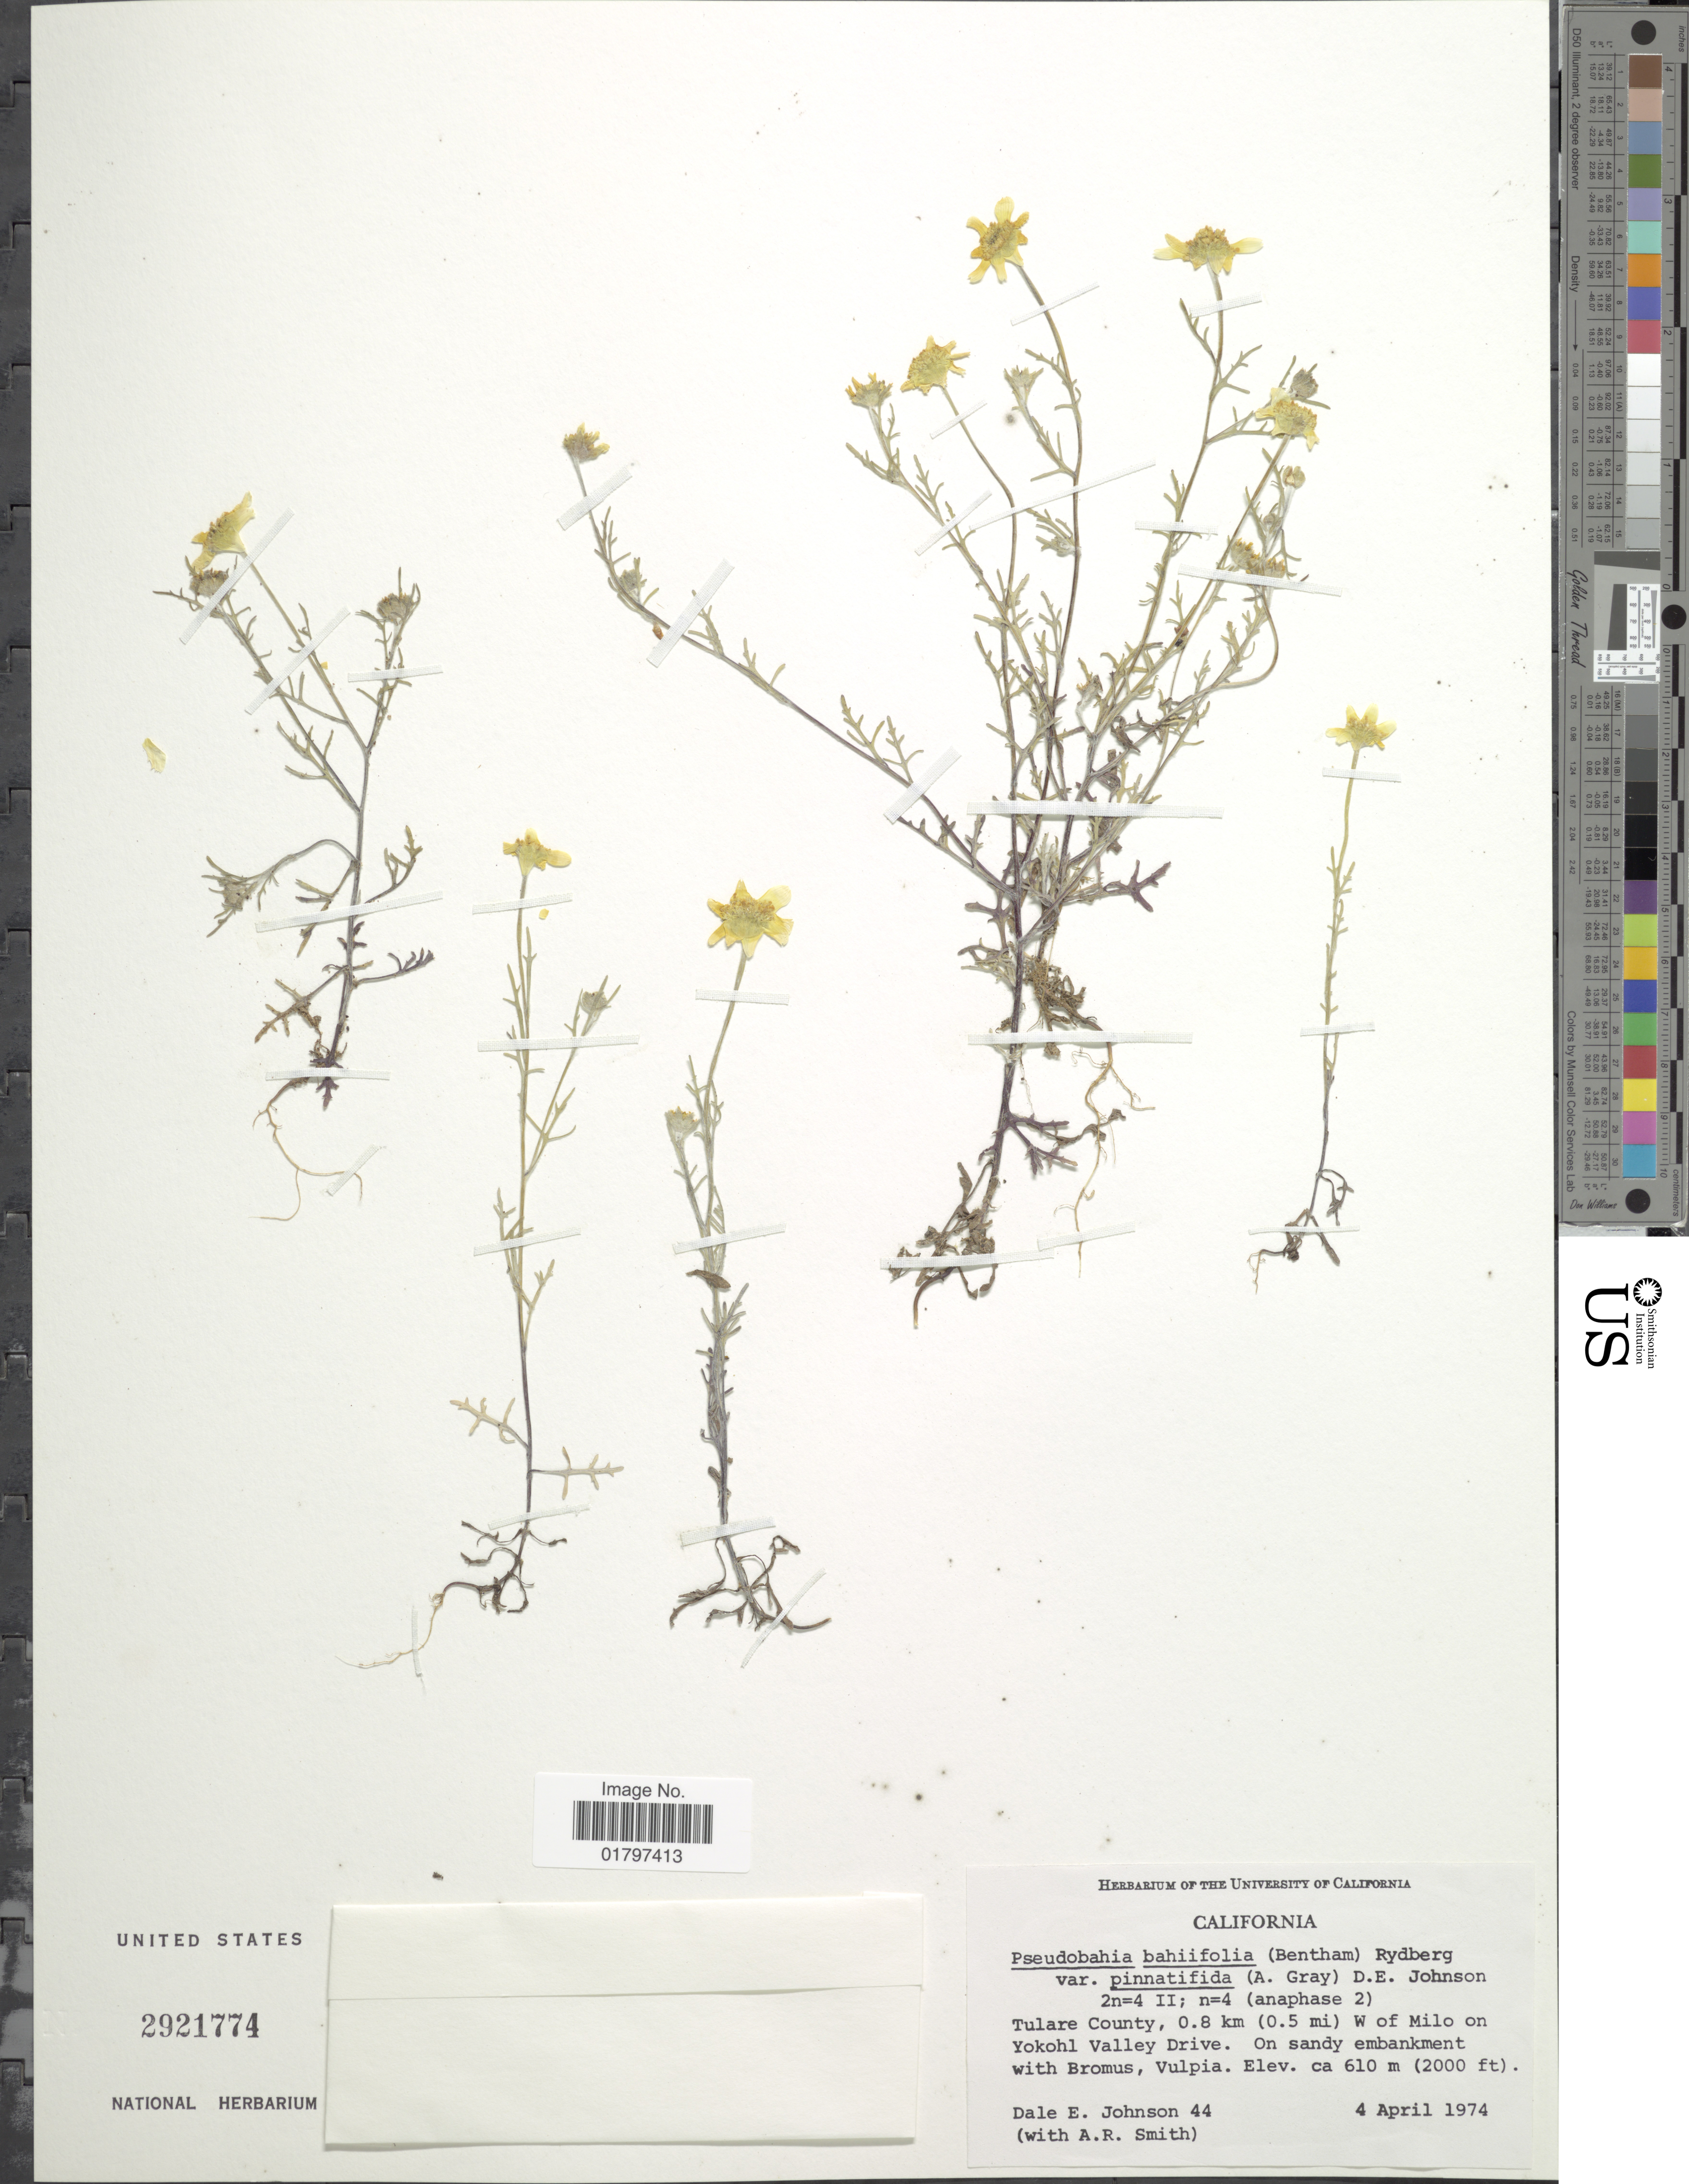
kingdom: Plantae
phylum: Tracheophyta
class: Magnoliopsida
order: Asterales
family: Asteraceae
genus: Monolopia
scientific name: Monolopia bahiifolia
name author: Benth.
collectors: D. E. Johnson & A. R. Smith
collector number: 44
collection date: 1979-04-04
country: United States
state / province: California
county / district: Tulare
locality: Tulare County, 0.8 km (0.5 mi) W of Milo on Yokohl Valley Drive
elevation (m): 610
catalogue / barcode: US 2921774